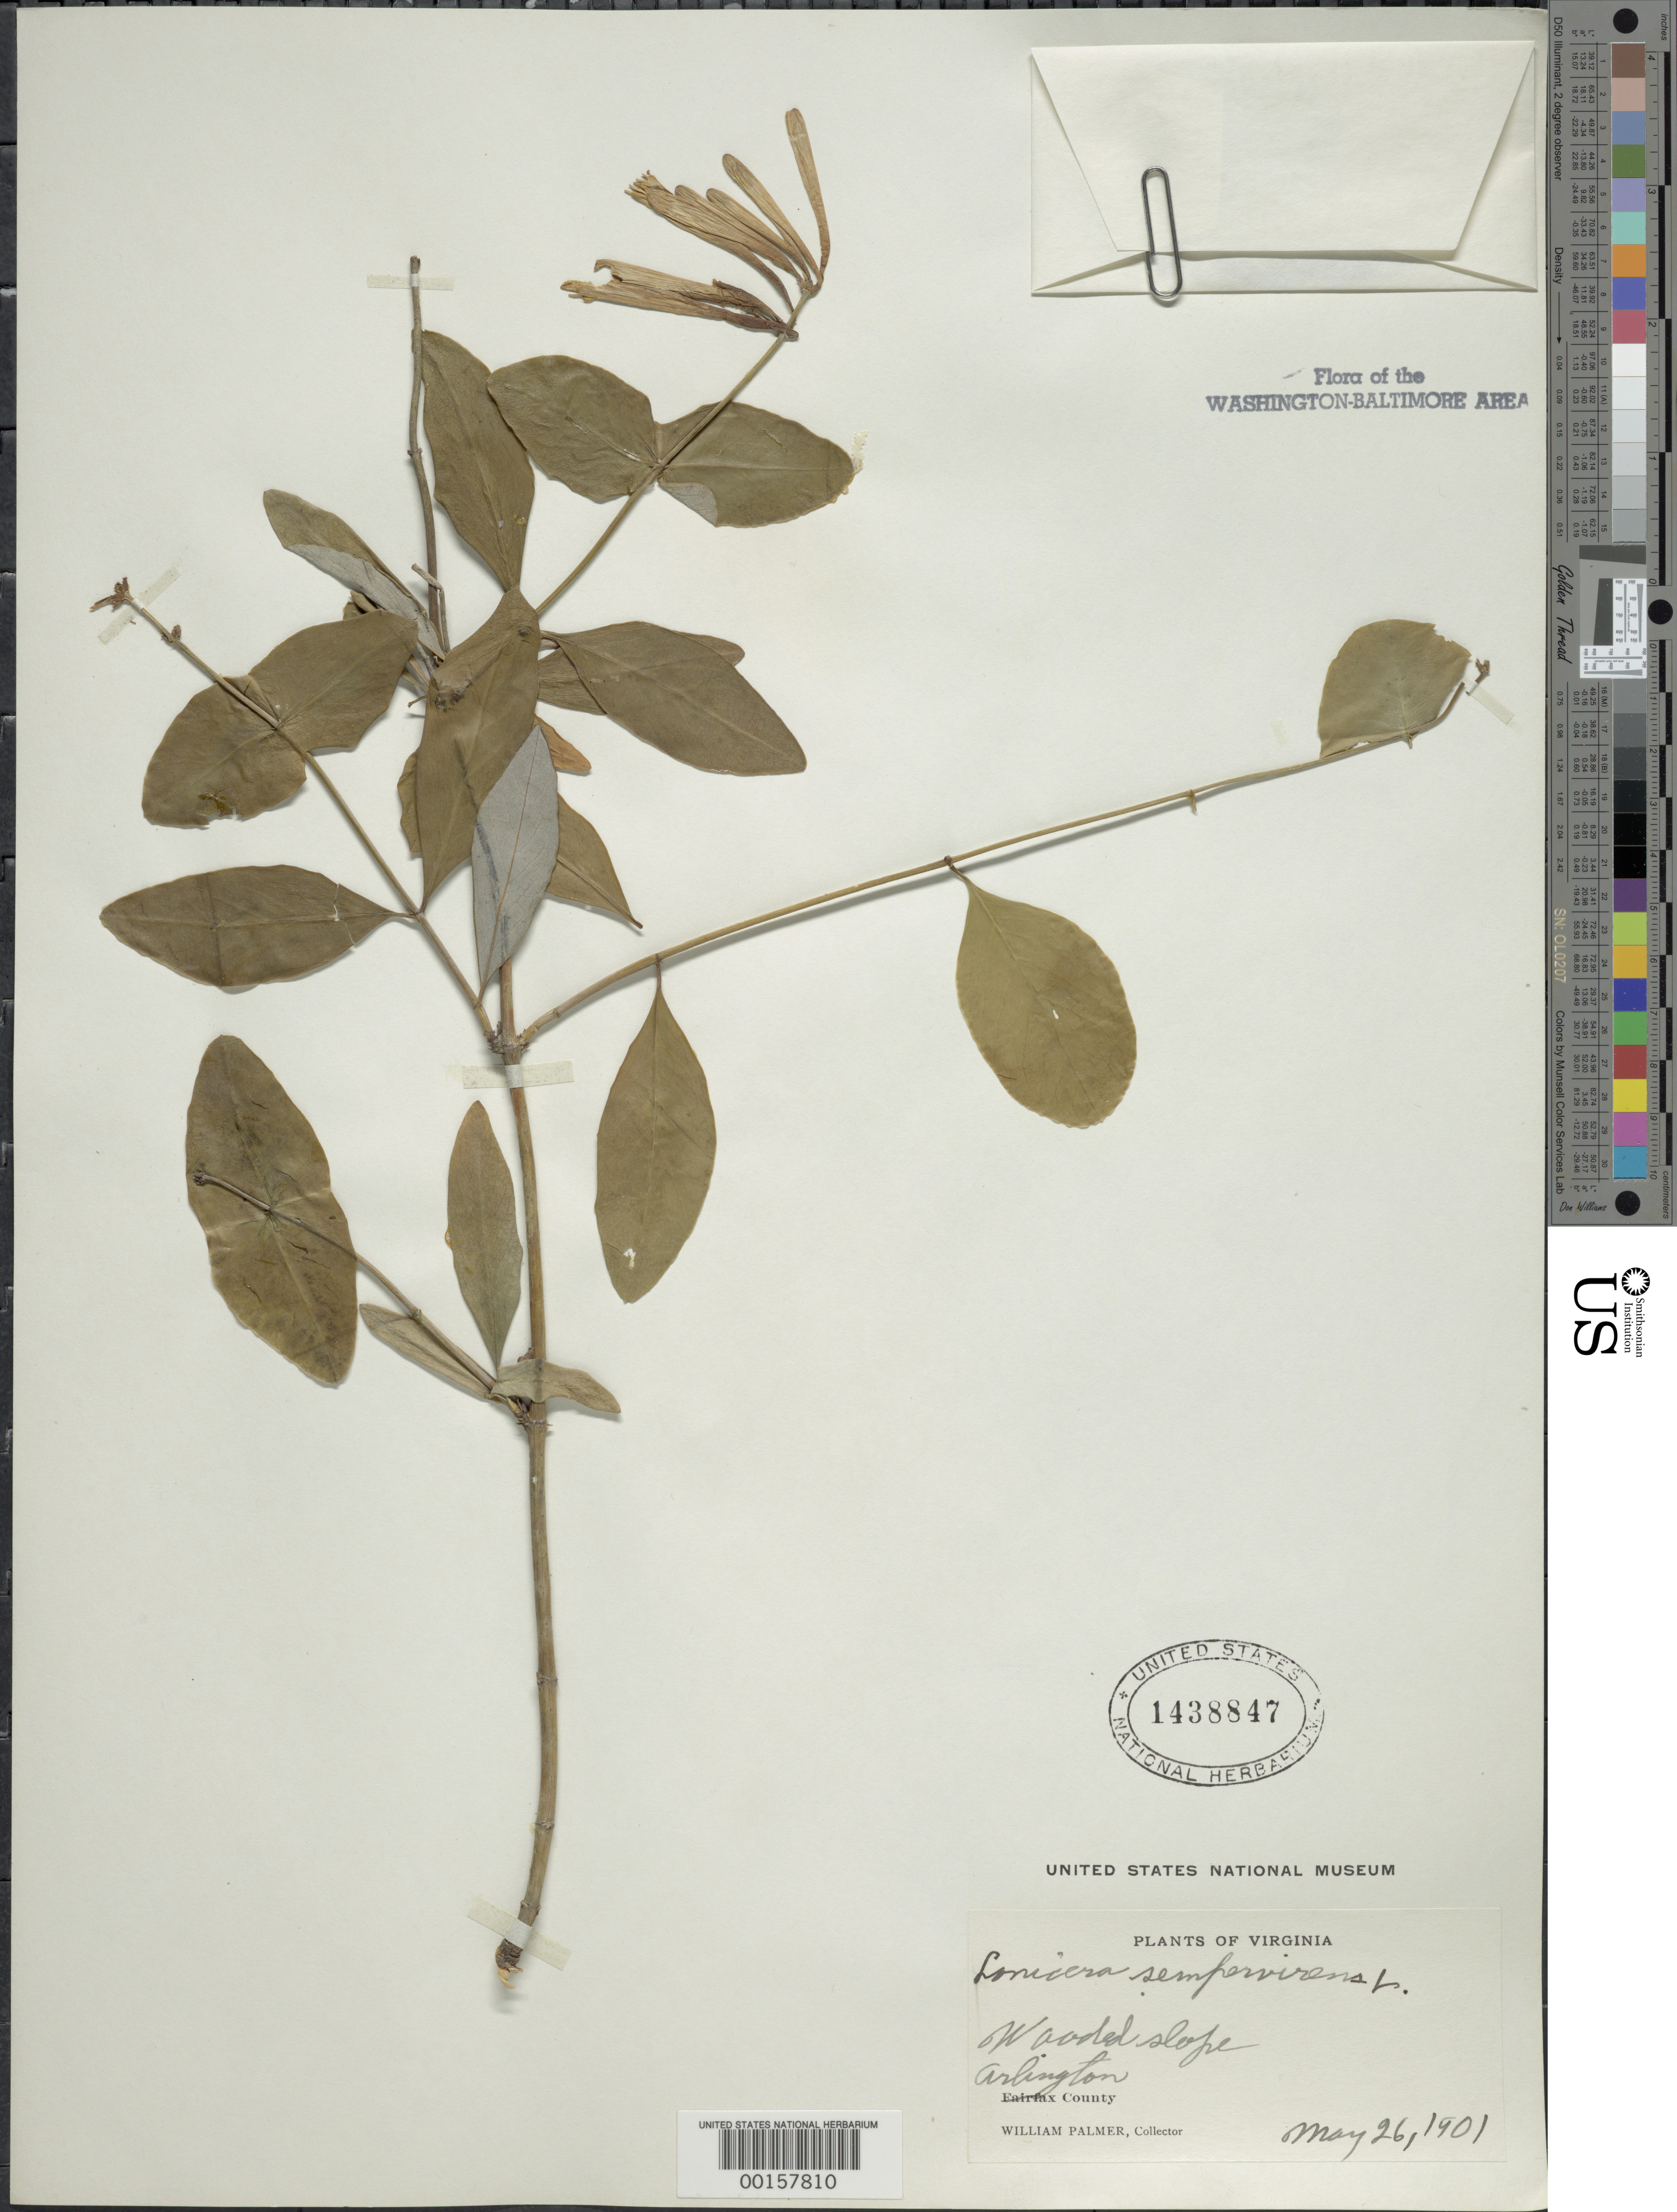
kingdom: Plantae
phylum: Tracheophyta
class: Magnoliopsida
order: Dipsacales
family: Caprifoliaceae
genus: Lonicera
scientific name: Lonicera sempervirens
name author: L.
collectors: W. Palmer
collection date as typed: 26 May 1901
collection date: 1901-05-26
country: United States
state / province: Virginia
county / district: Arlington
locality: Arlington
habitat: Wooded slope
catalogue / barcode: US 1438847